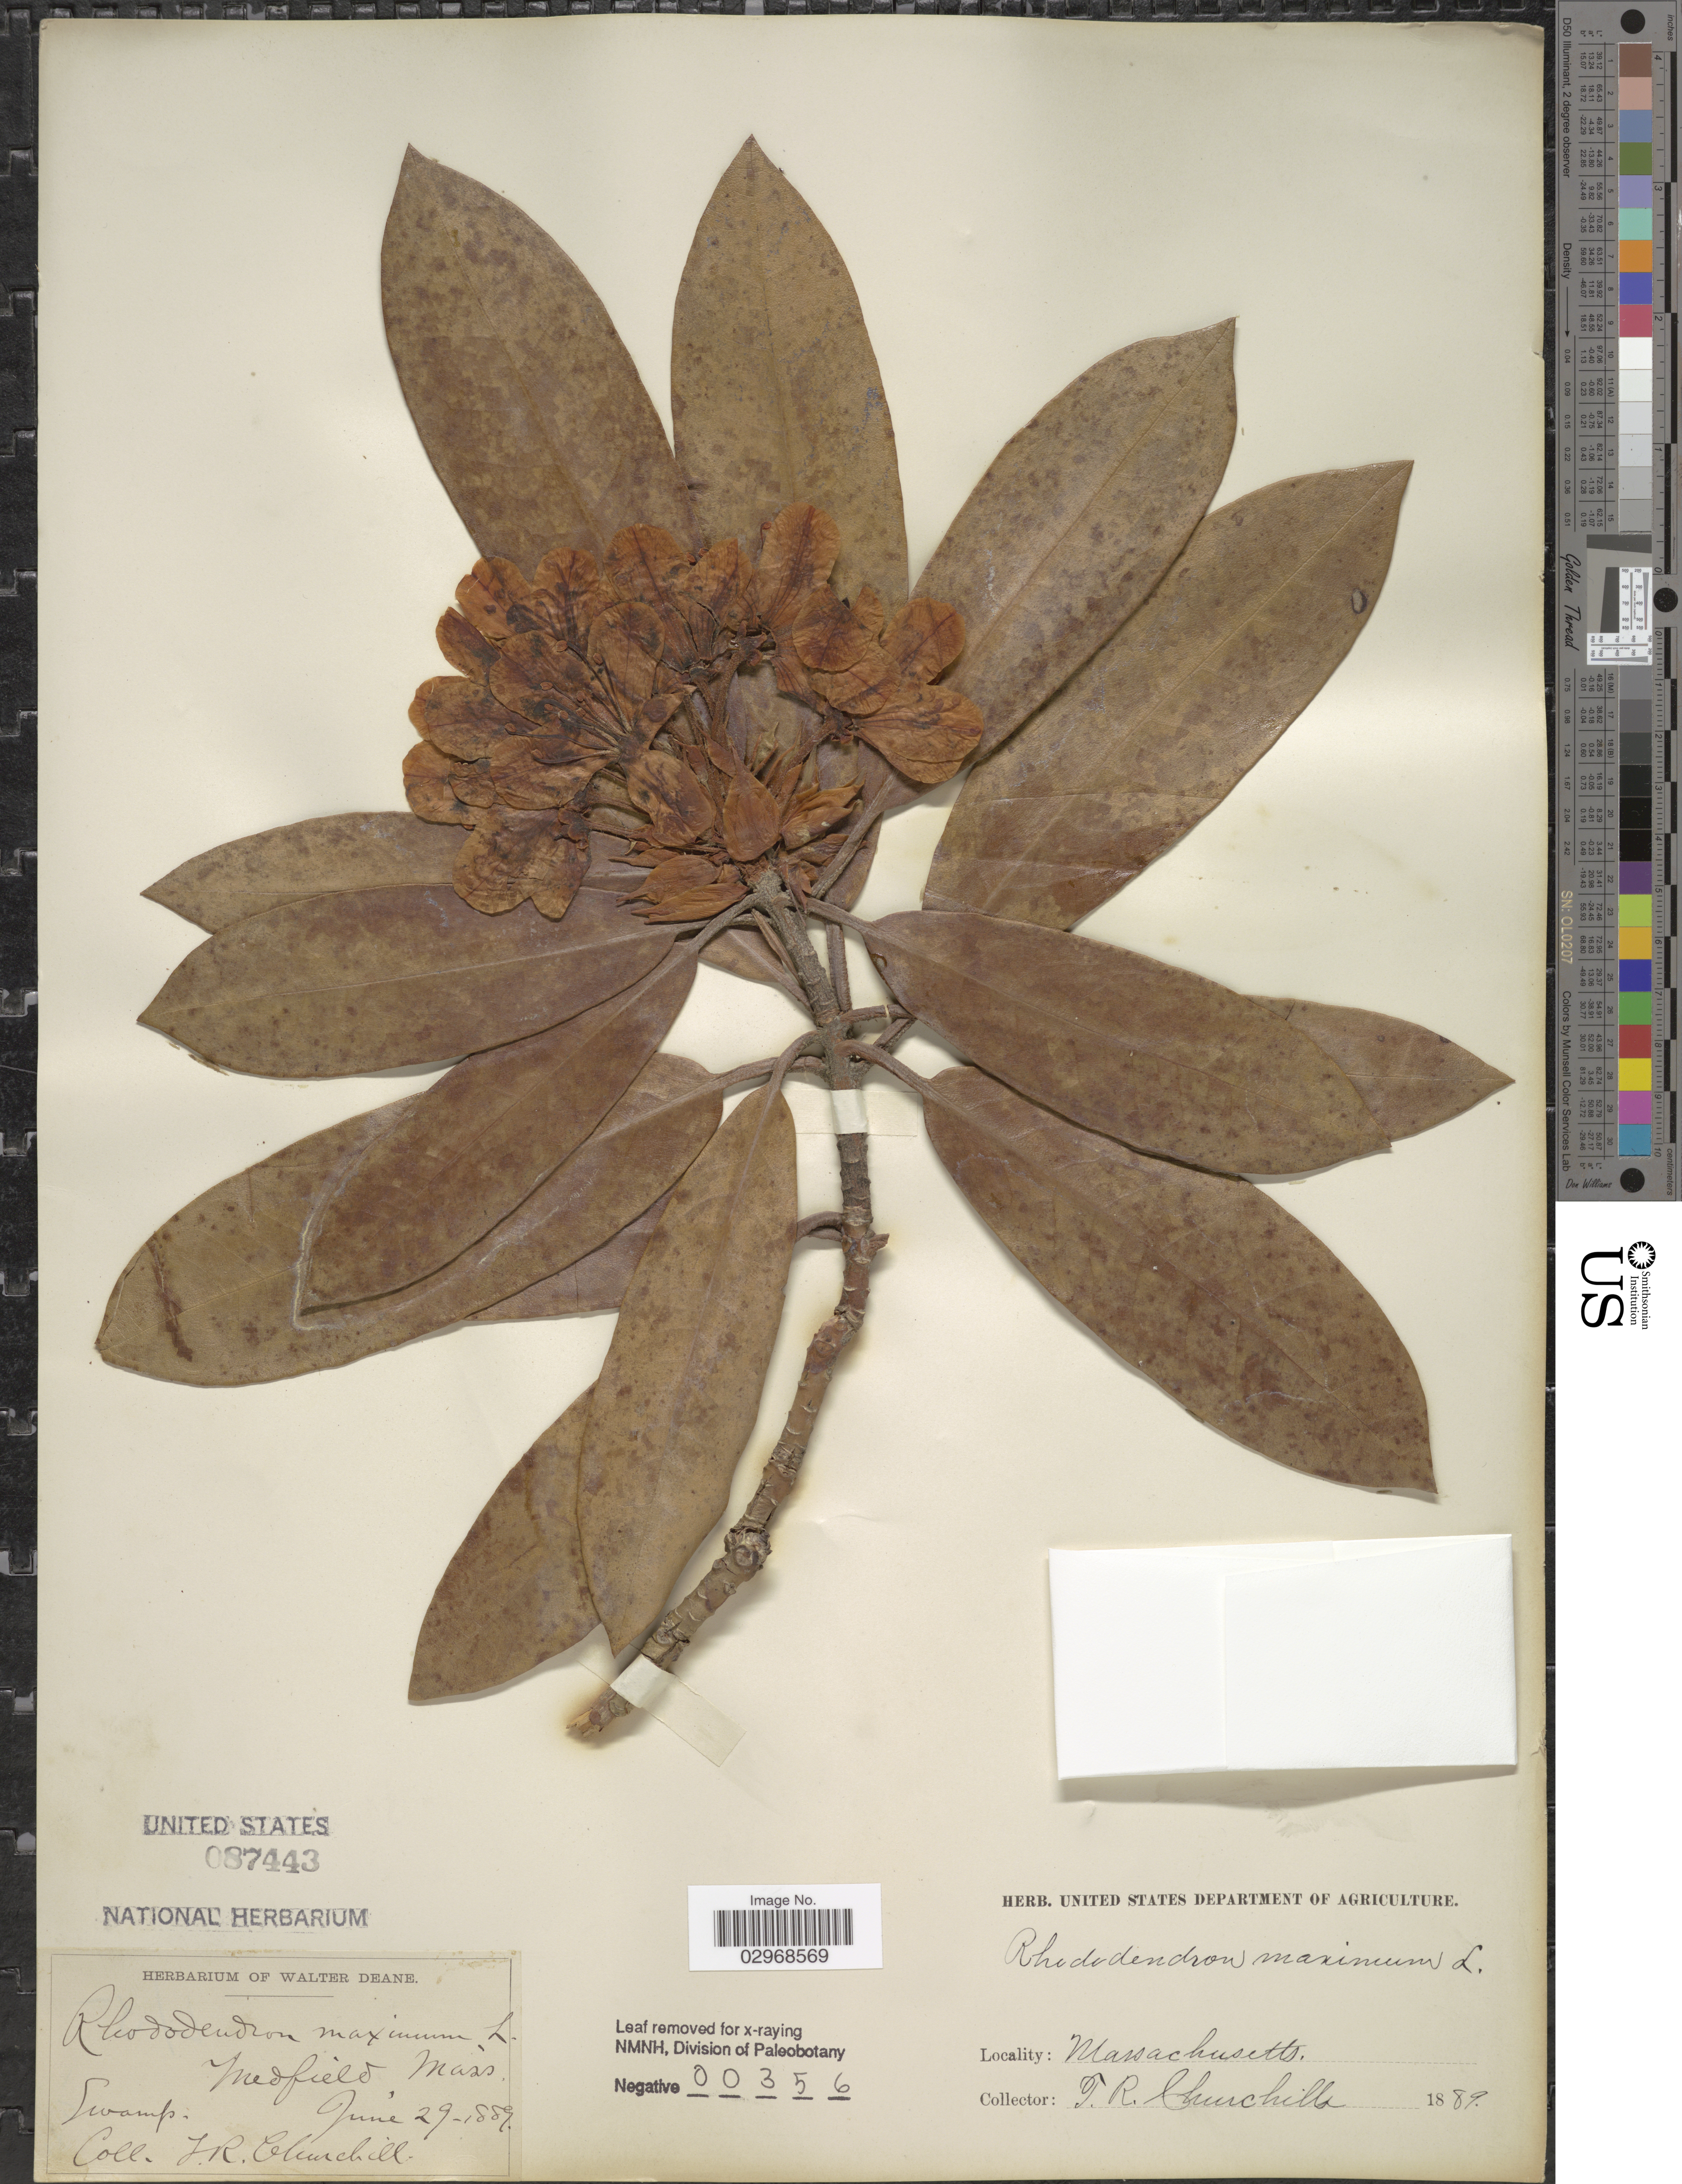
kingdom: Plantae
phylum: Tracheophyta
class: Magnoliopsida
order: Ericales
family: Ericaceae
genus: Rhododendron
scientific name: Rhododendron maximum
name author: L.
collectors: J. Churchill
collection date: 1889-06-29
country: United States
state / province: Massachusetts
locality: Medfield. Swamp.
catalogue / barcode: US 87443